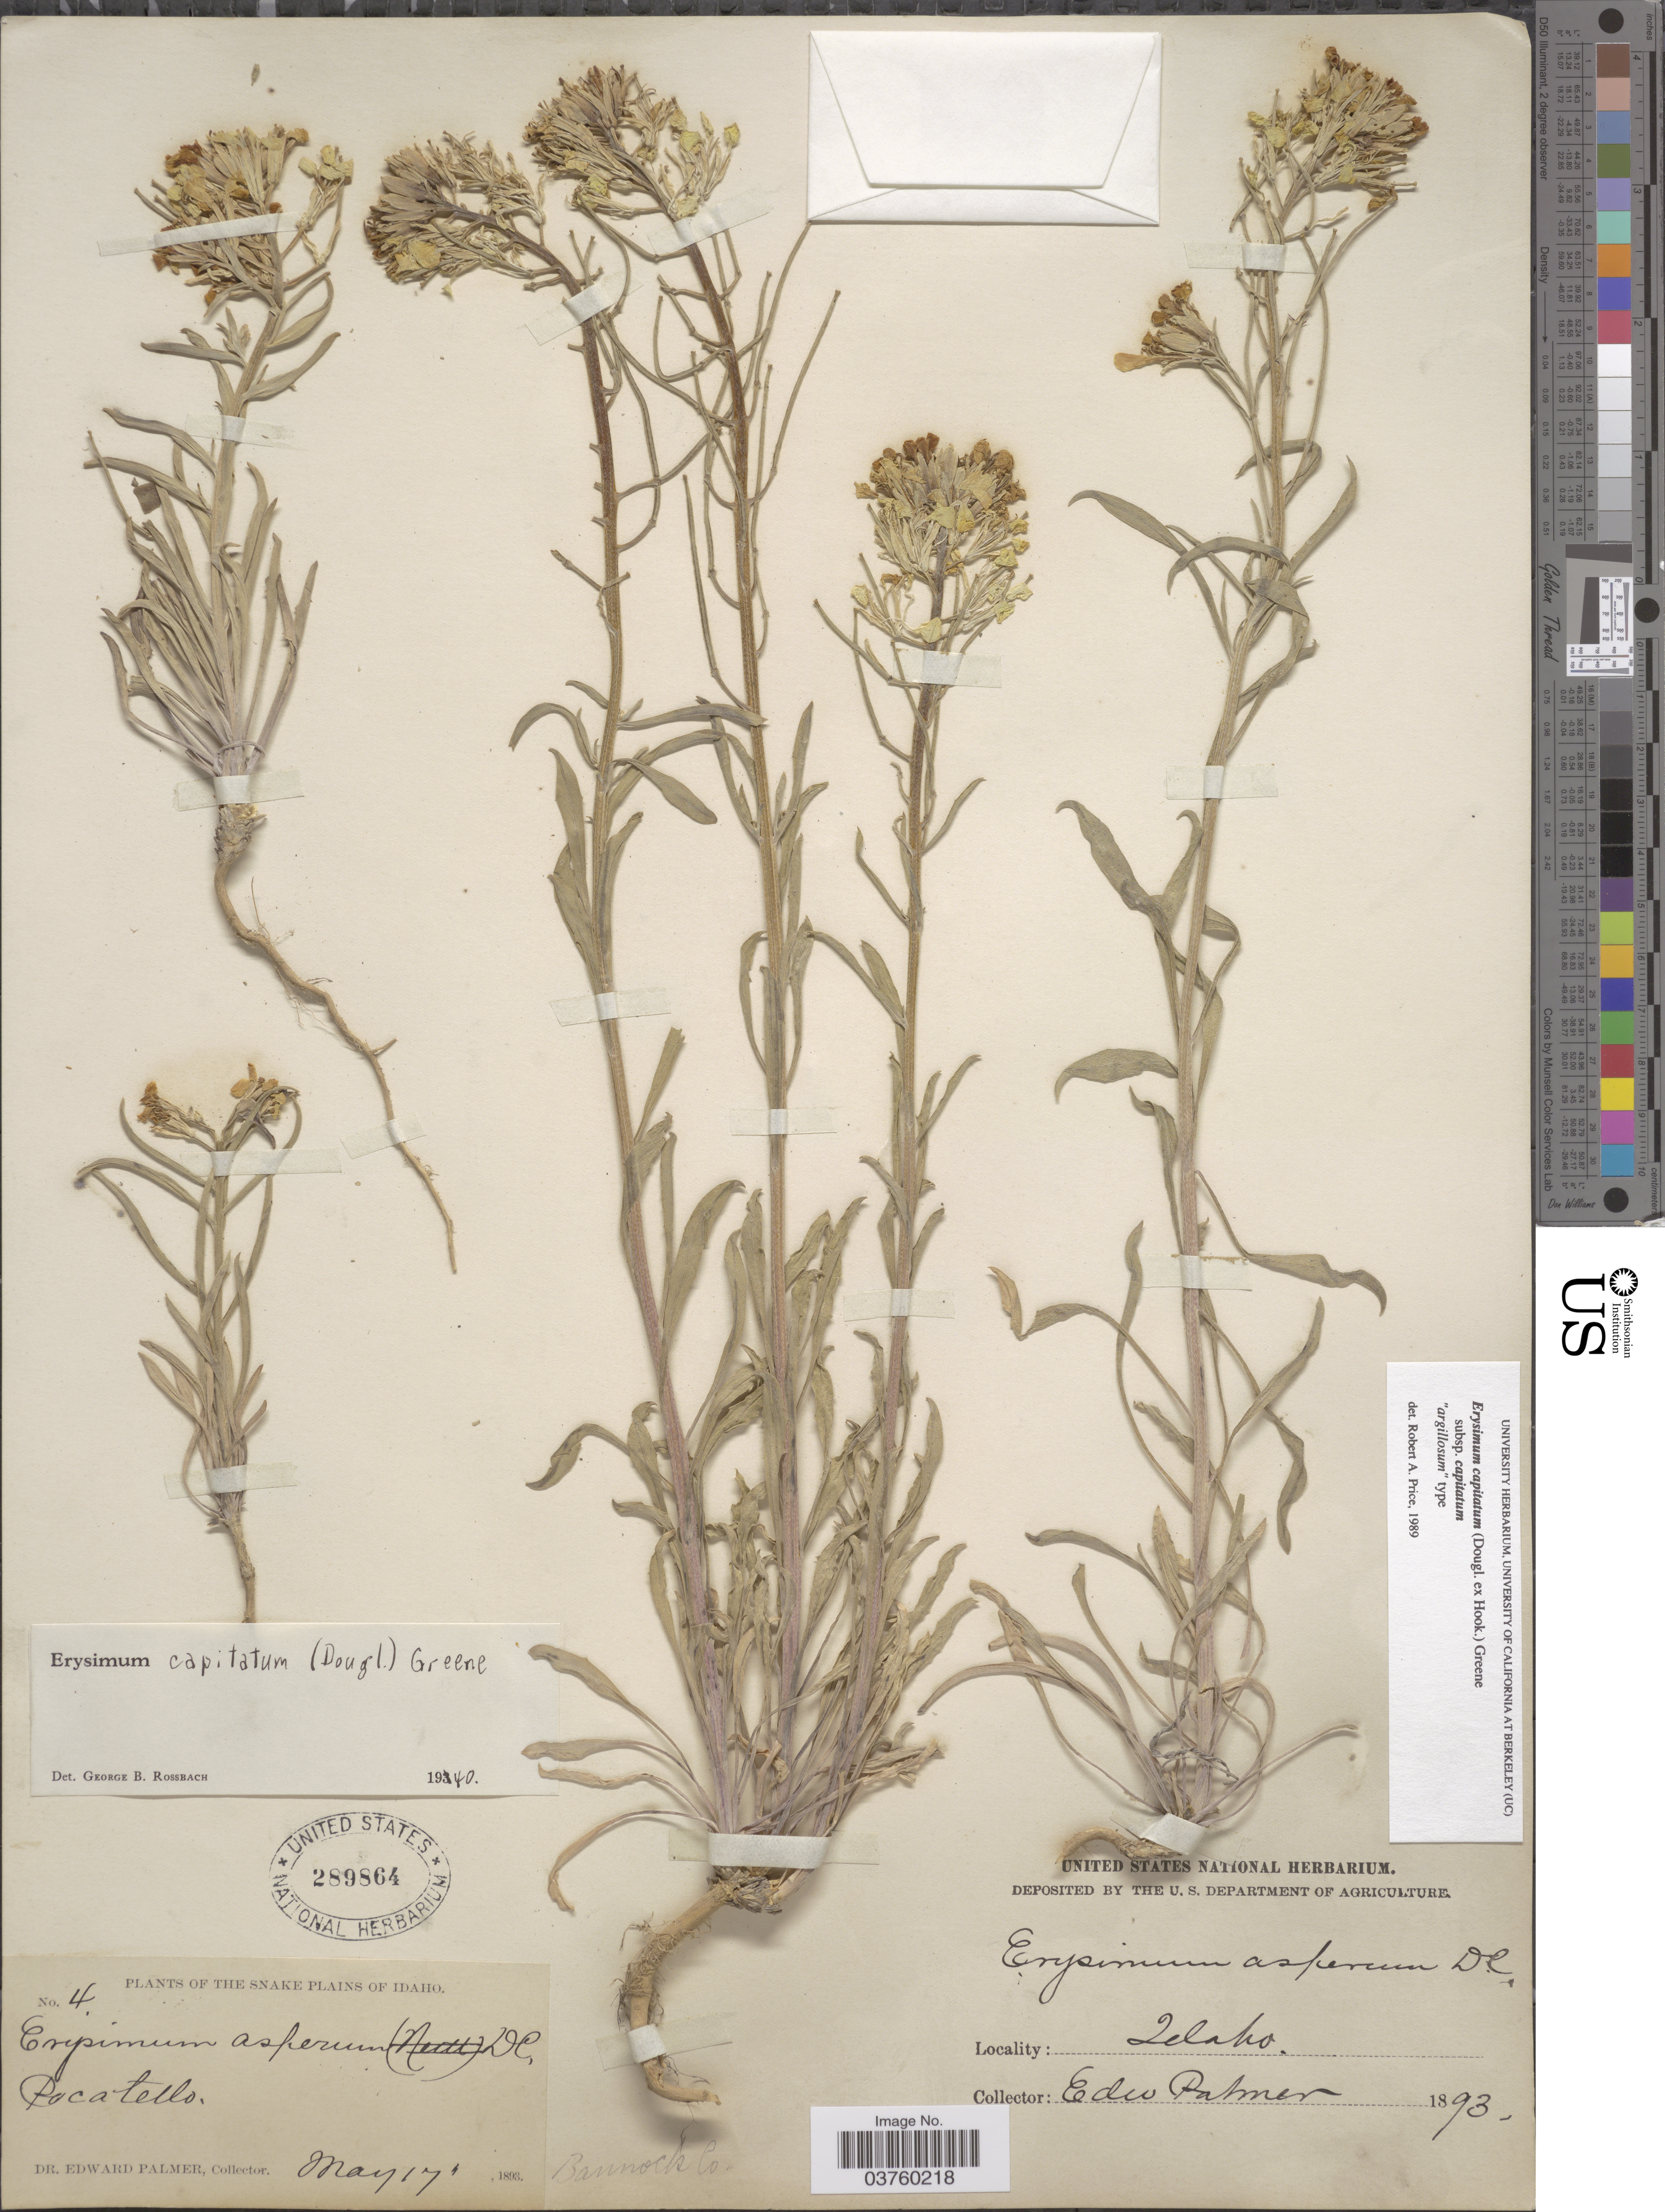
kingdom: Plantae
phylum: Tracheophyta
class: Magnoliopsida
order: Brassicales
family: Brassicaceae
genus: Erysimum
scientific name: Erysimum capitatum subsp. capitatum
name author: (Douglas ex Hook.) Greene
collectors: E. Palmer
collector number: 4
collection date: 1893-05-17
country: United States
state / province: Idaho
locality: The Snake Plains of Idaho. Pocatello. Bannock Co.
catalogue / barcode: US 289864